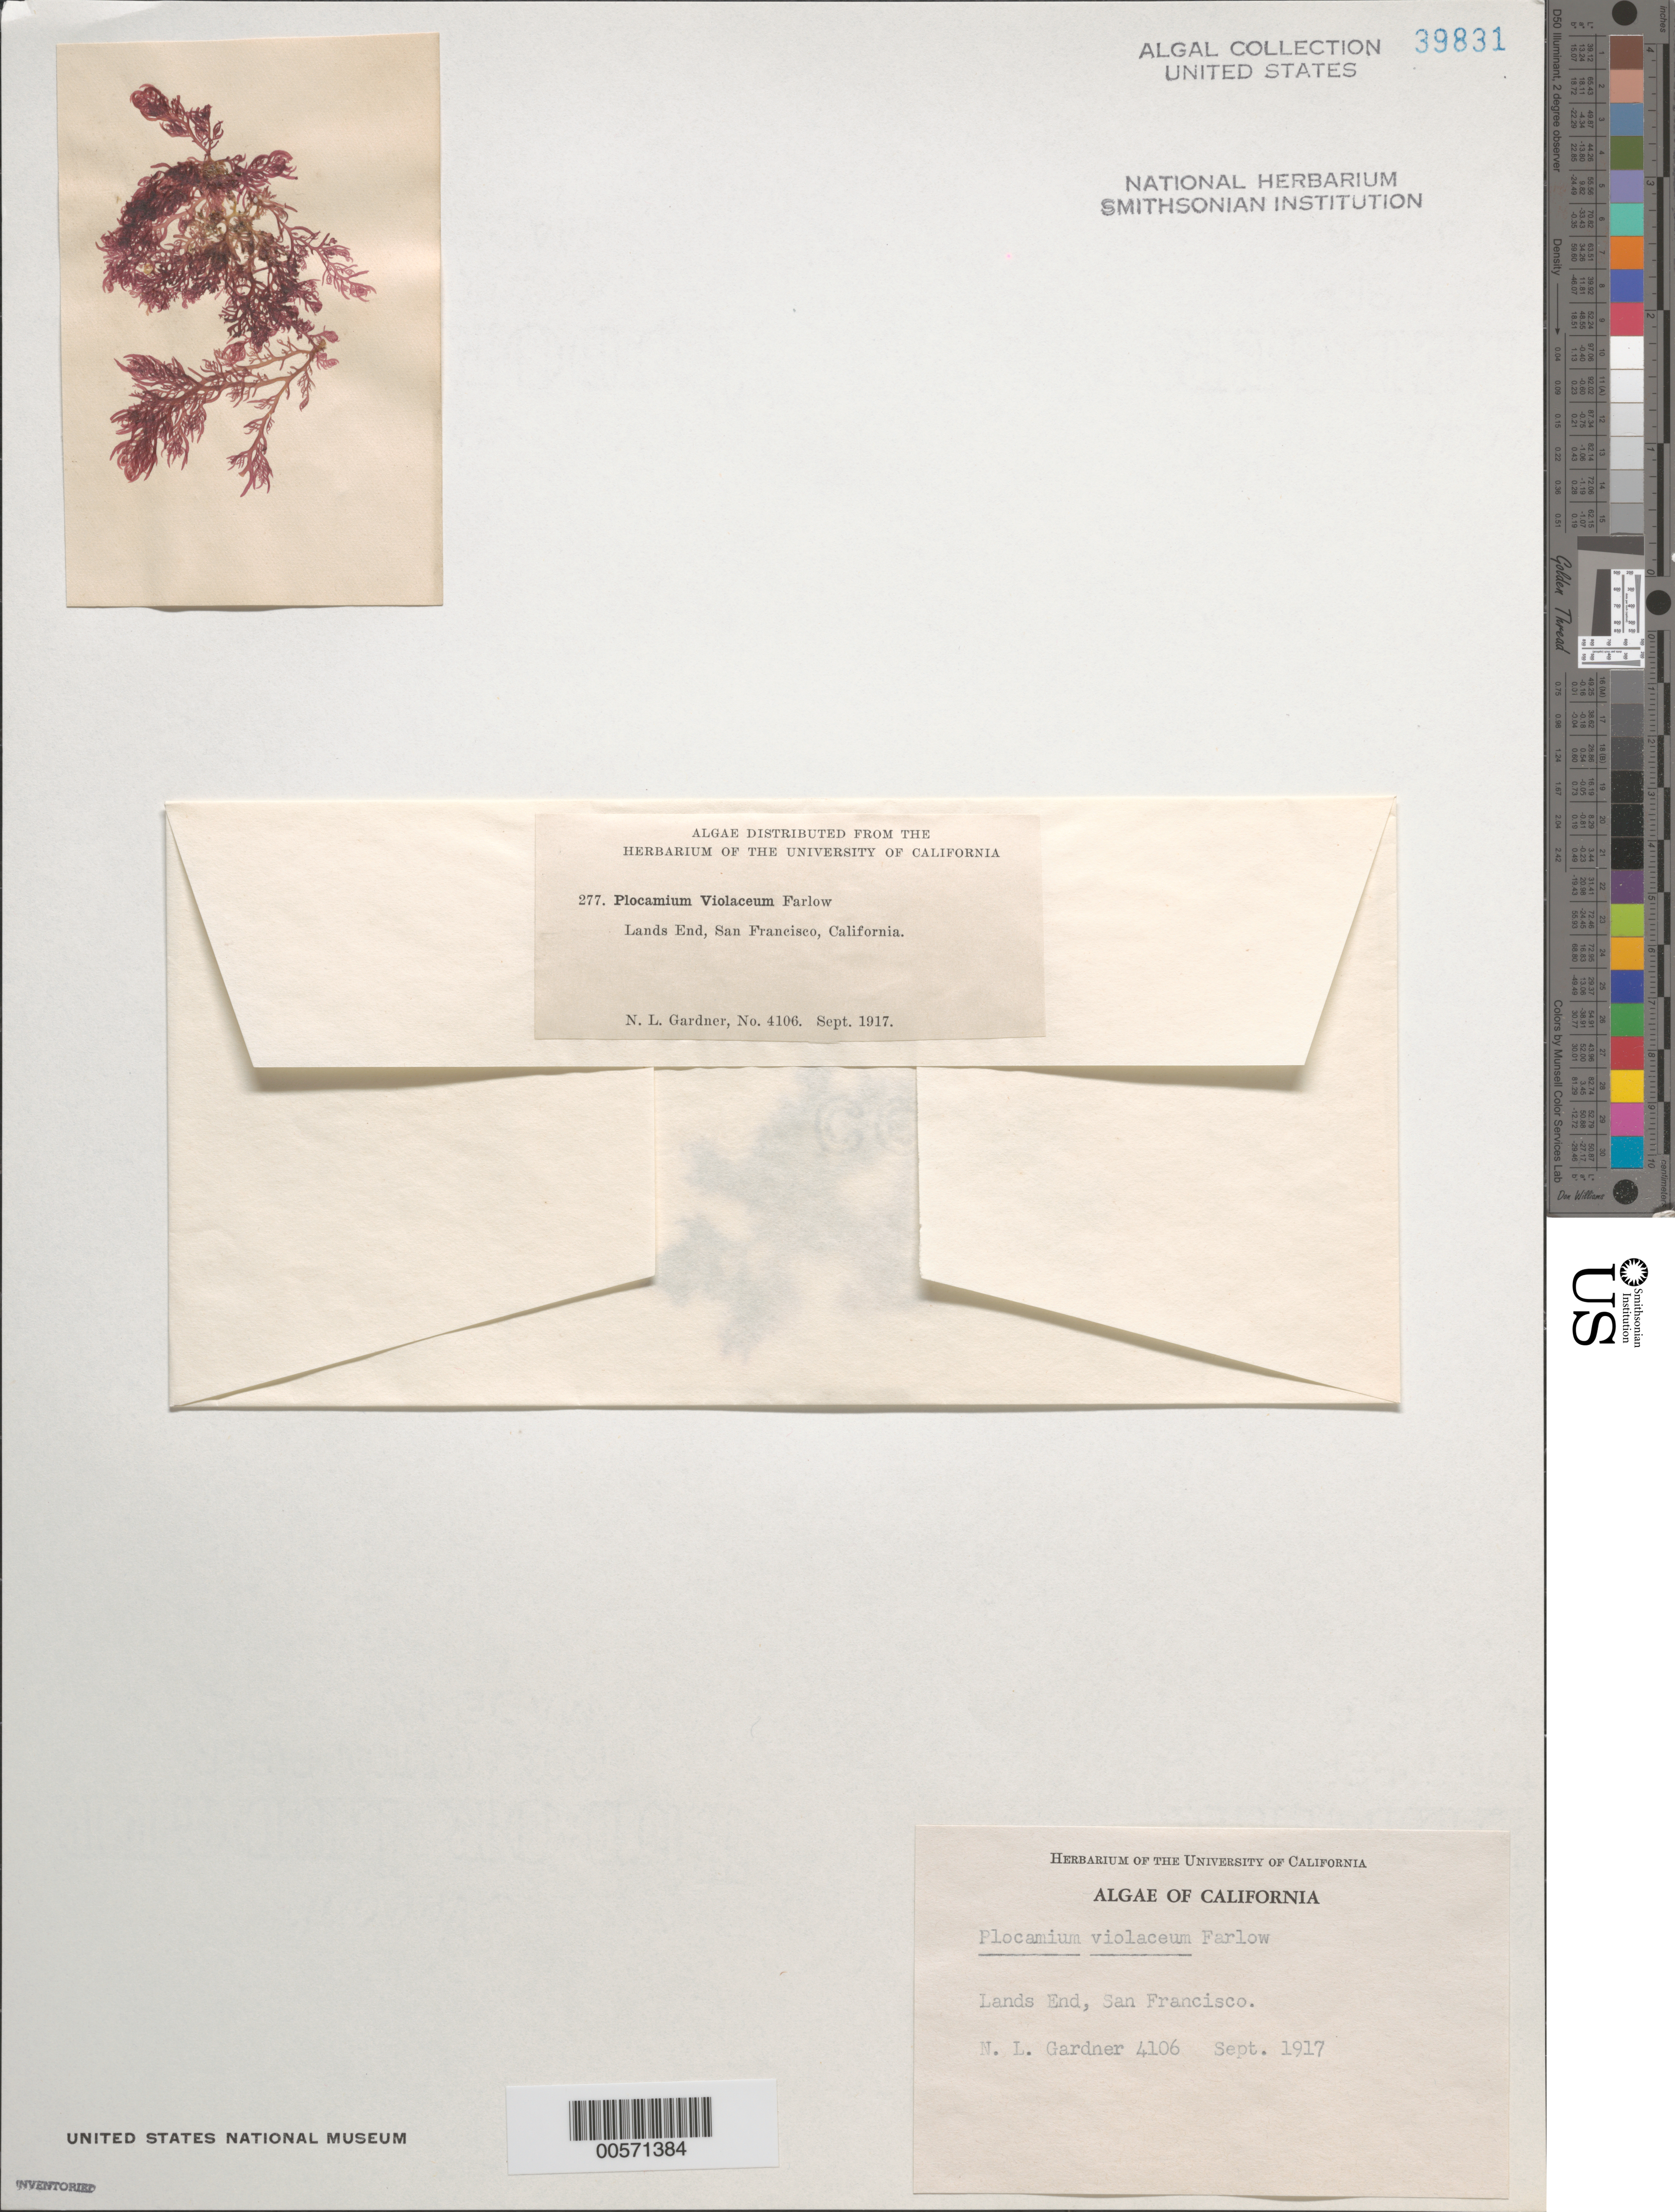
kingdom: Plantae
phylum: Rhodophyta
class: Florideophyceae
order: Plocamiales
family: Plocamiaceae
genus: Plocamium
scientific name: Plocamium violaceum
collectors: N. Gardner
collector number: NLG 4106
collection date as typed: Sep 1917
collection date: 1917-09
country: United States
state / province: California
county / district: San Francisco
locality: San Francisco, Lands End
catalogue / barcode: US 39831